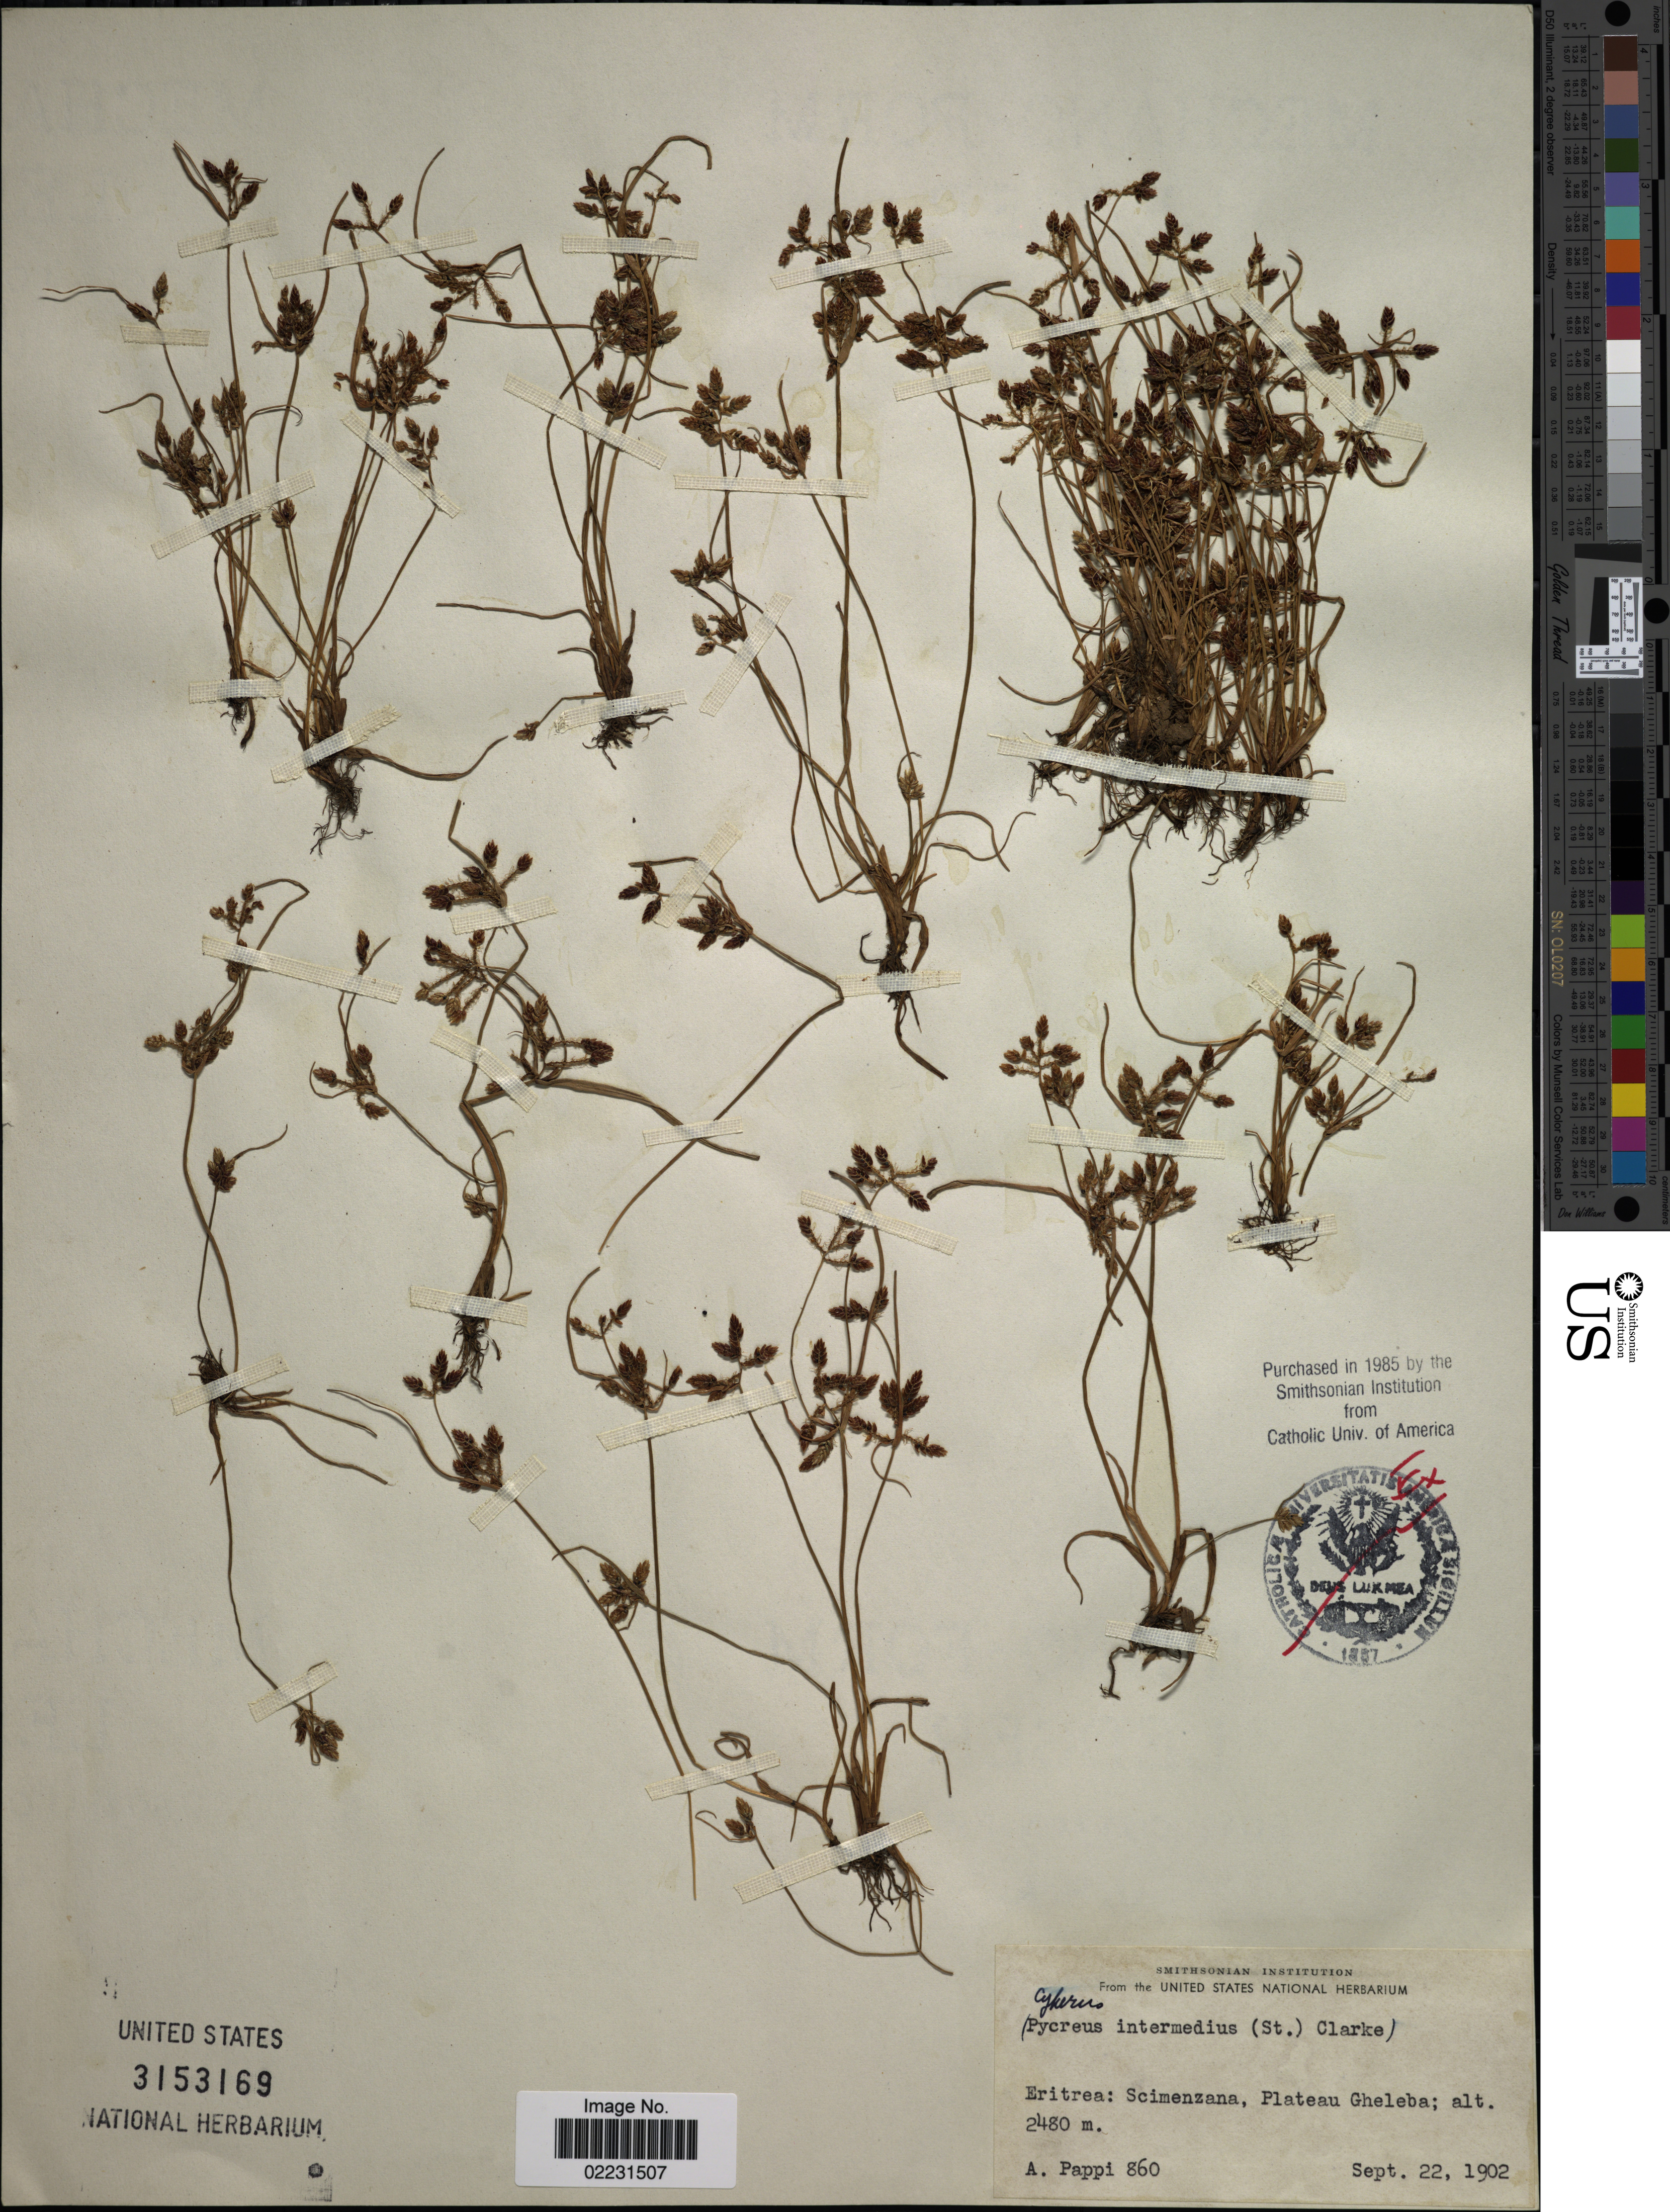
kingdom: Plantae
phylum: Tracheophyta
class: Liliopsida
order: Poales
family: Cyperaceae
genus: Cyperus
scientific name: Cyperus flavescens subsp. intermedius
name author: (Rikli) Lye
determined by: Strong, Mark T., (BOT), Smithsonian Institution - National Museum of Natural History (UNITED STATES)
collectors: A. Pappi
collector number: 860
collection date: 1902-09-22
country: Eritrea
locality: Eritea: Scimenzana, Plateau Gheleba.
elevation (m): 2480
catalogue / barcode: US 3153169